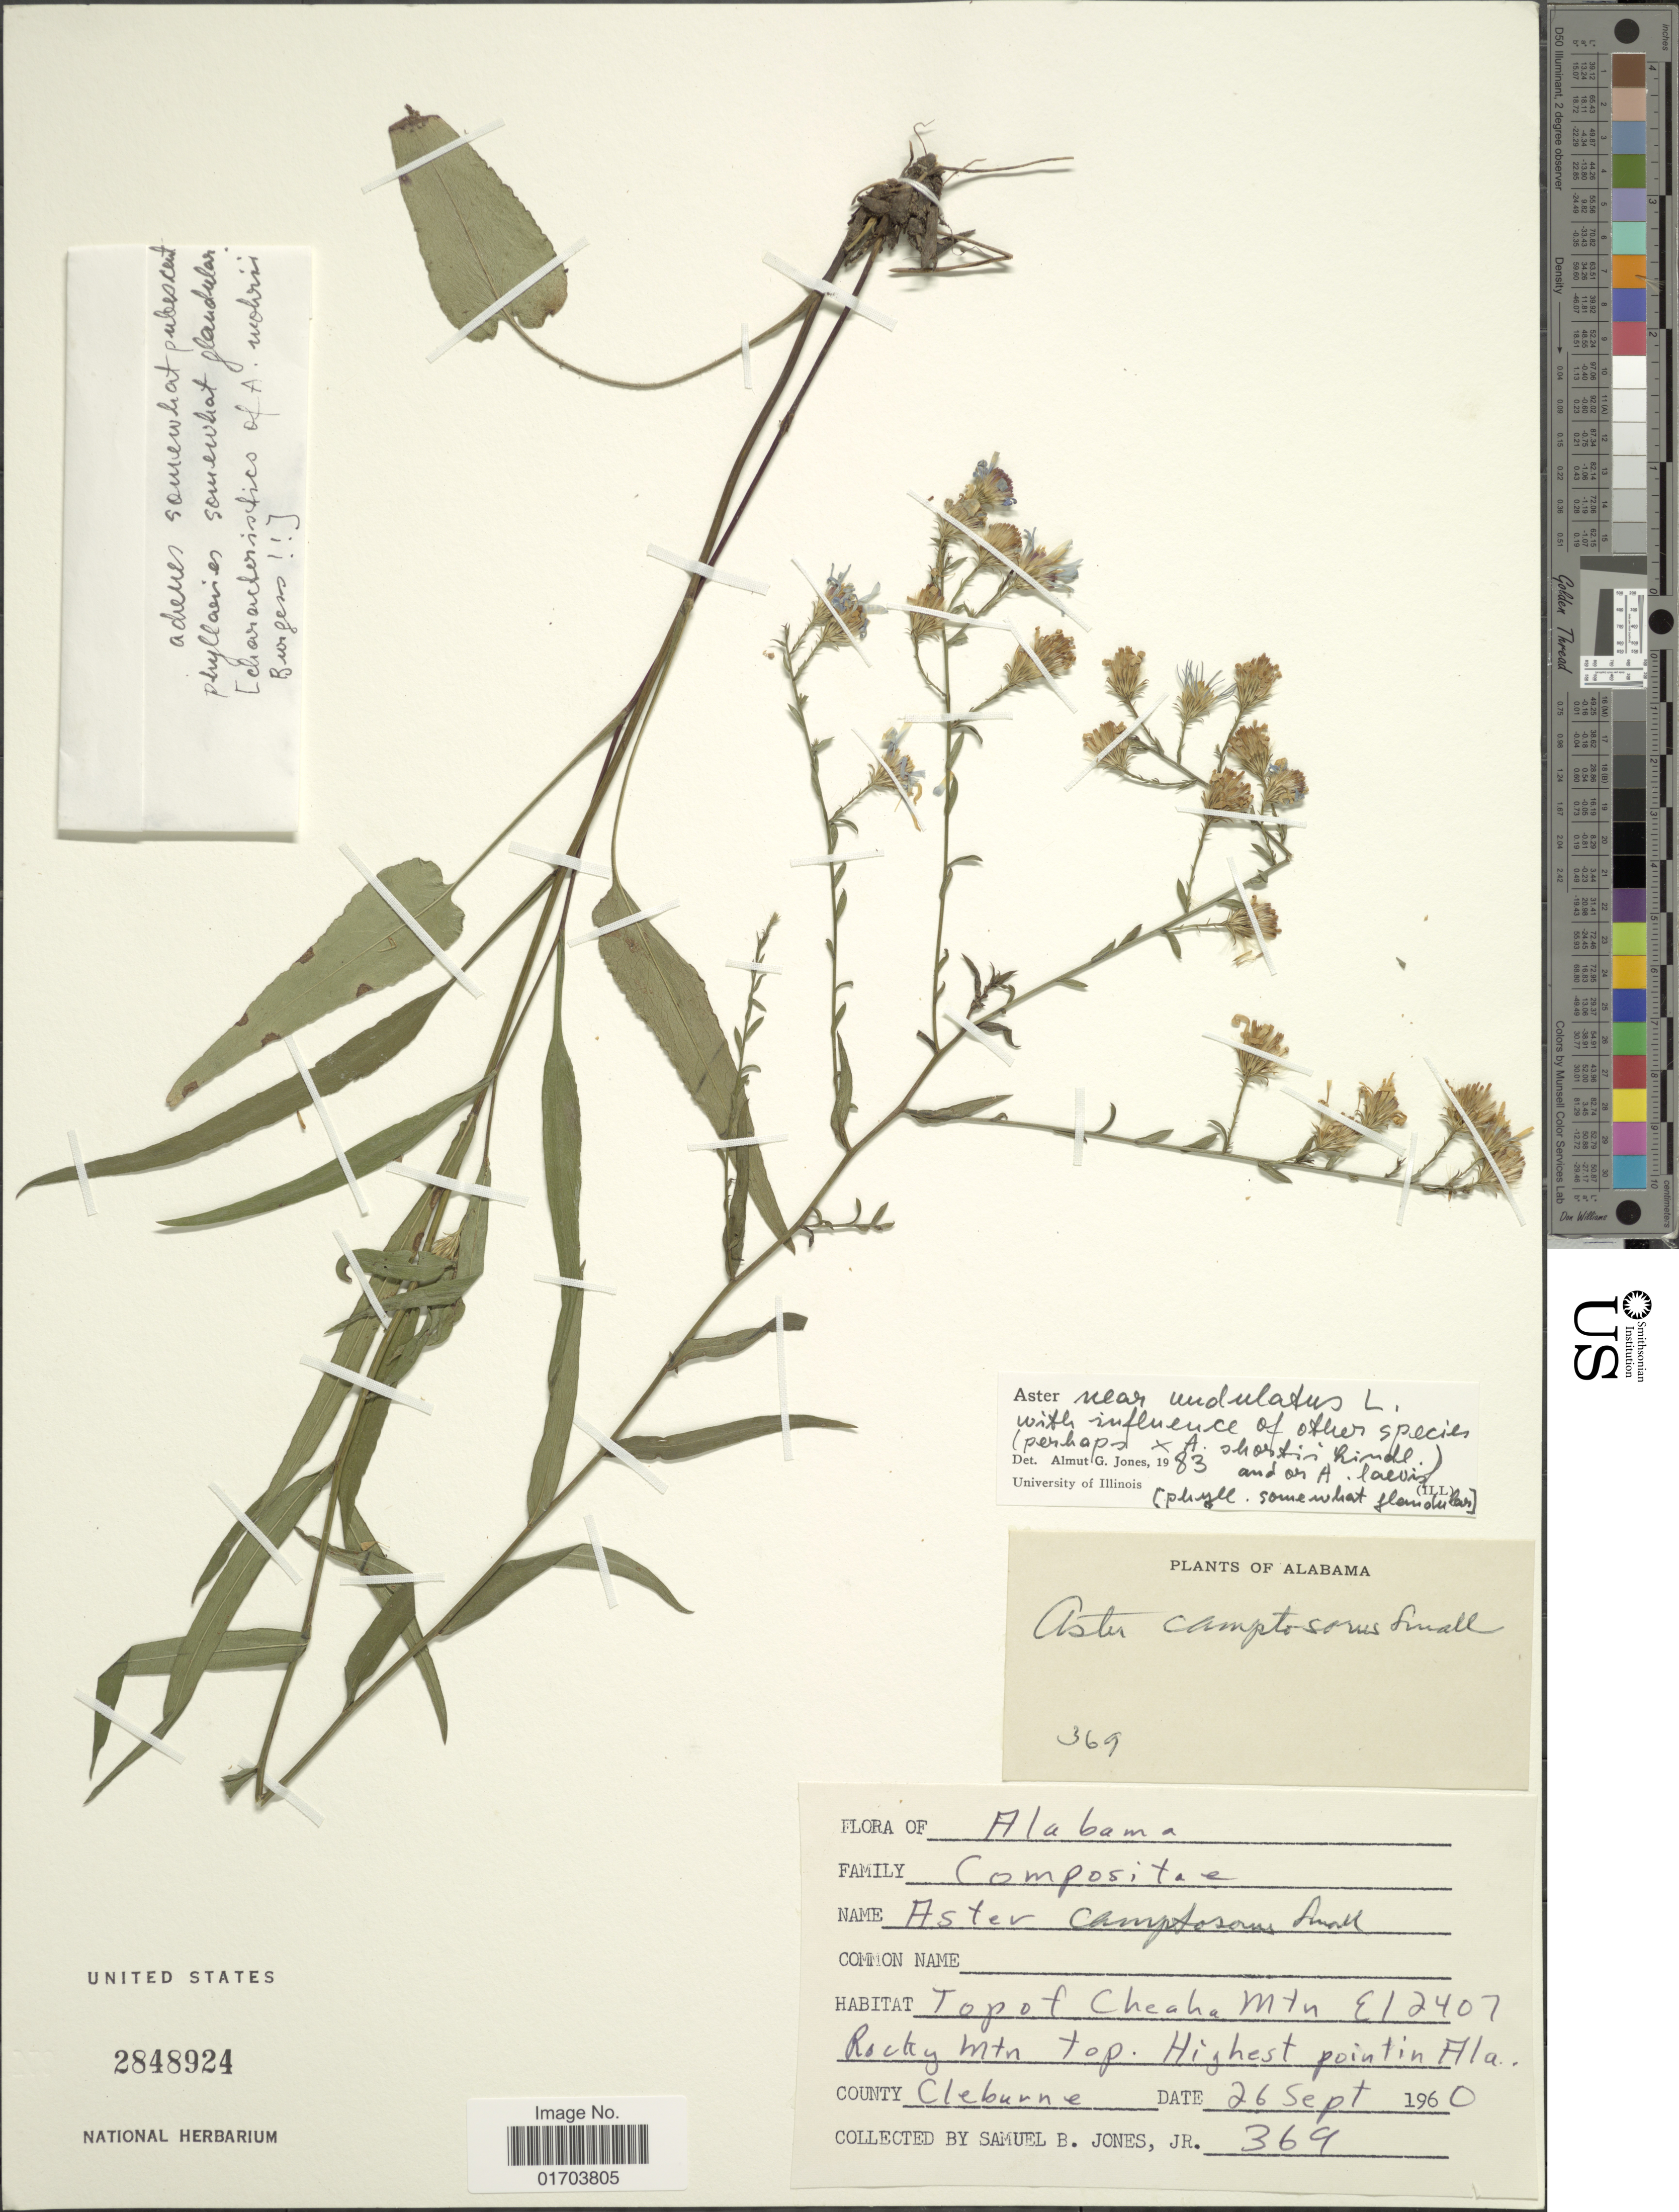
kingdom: Plantae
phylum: Tracheophyta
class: Magnoliopsida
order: Asterales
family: Asteraceae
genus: Symphyotrichum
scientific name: Symphyotrichum undulatum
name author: (L.) G.L. Nesom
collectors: S. B. Jones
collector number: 369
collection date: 1960-09-26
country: United States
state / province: Alabama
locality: Top of Cheaha Mtn E12407 Rocky Mtn top Highest pointin Ala., County Clebrune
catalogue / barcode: US 2848924